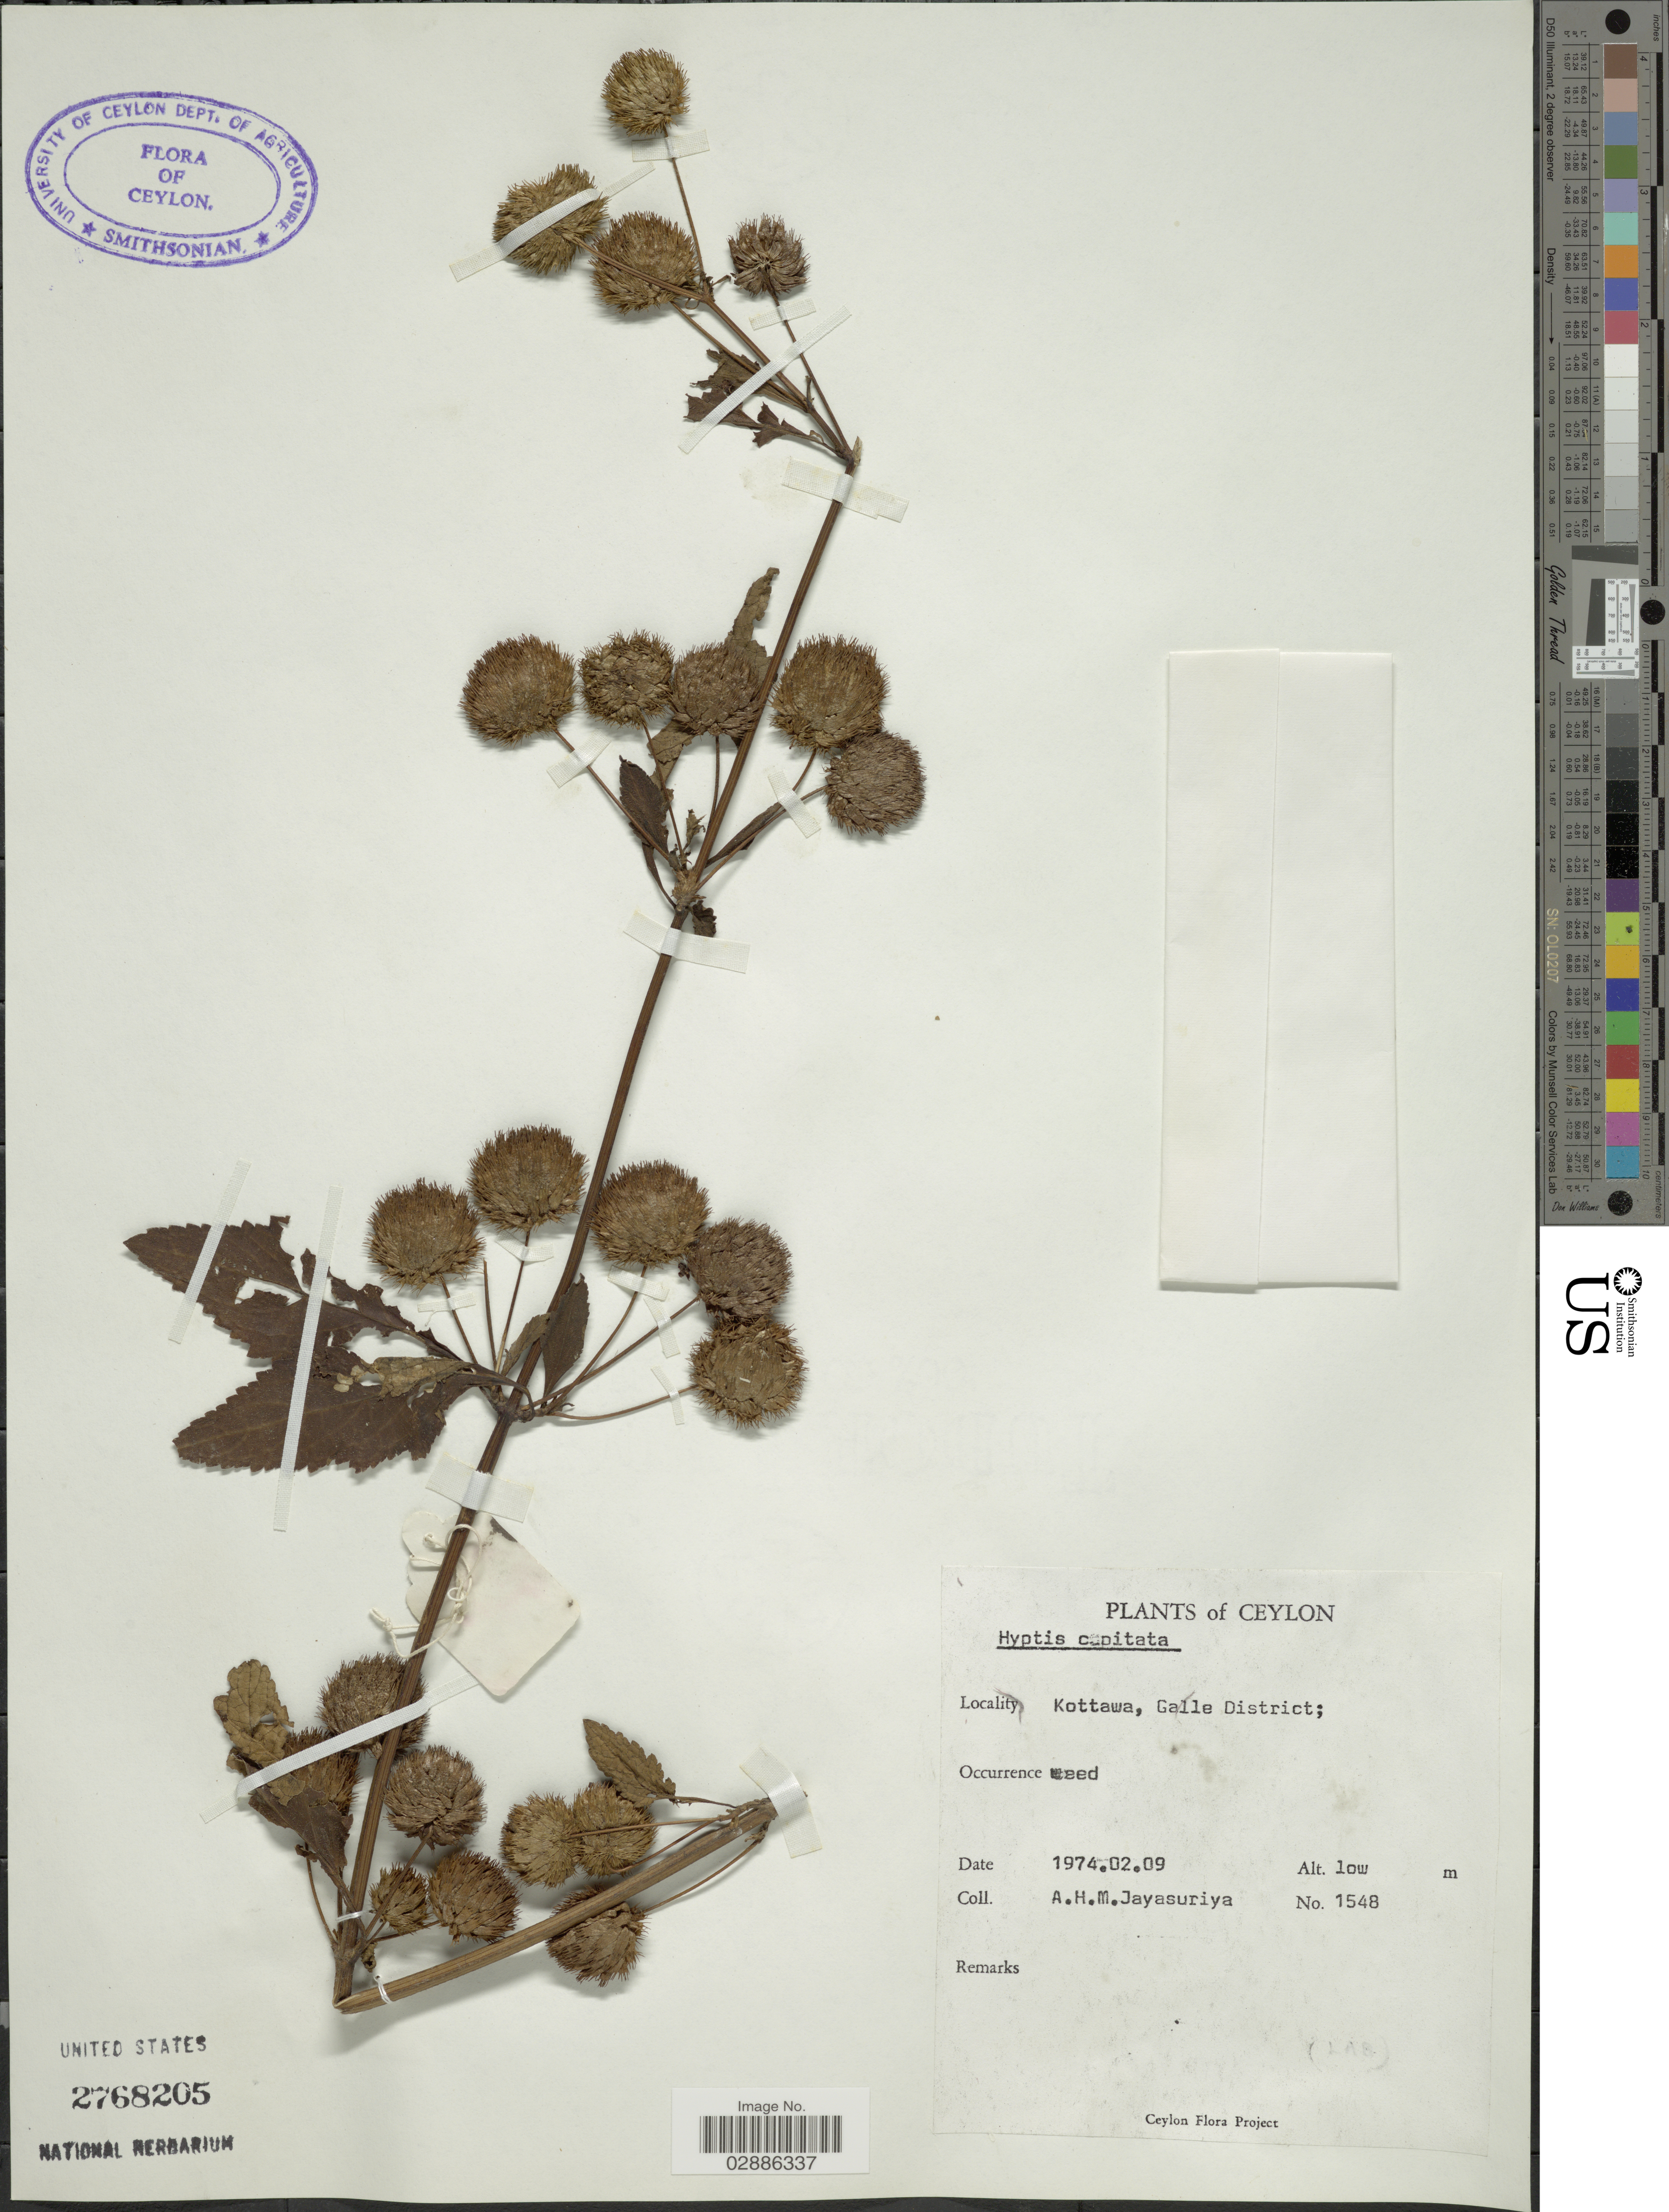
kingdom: Plantae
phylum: Tracheophyta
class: Magnoliopsida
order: Lamiales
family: Lamiaceae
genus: Hyptis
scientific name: Hyptis rhomboidea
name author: M. Martens & Galeotti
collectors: A. Jayasuriya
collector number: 1548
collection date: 1974-02-09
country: Sri Lanka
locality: Ceylon, Kottawa, Galle District.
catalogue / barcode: US 2768205